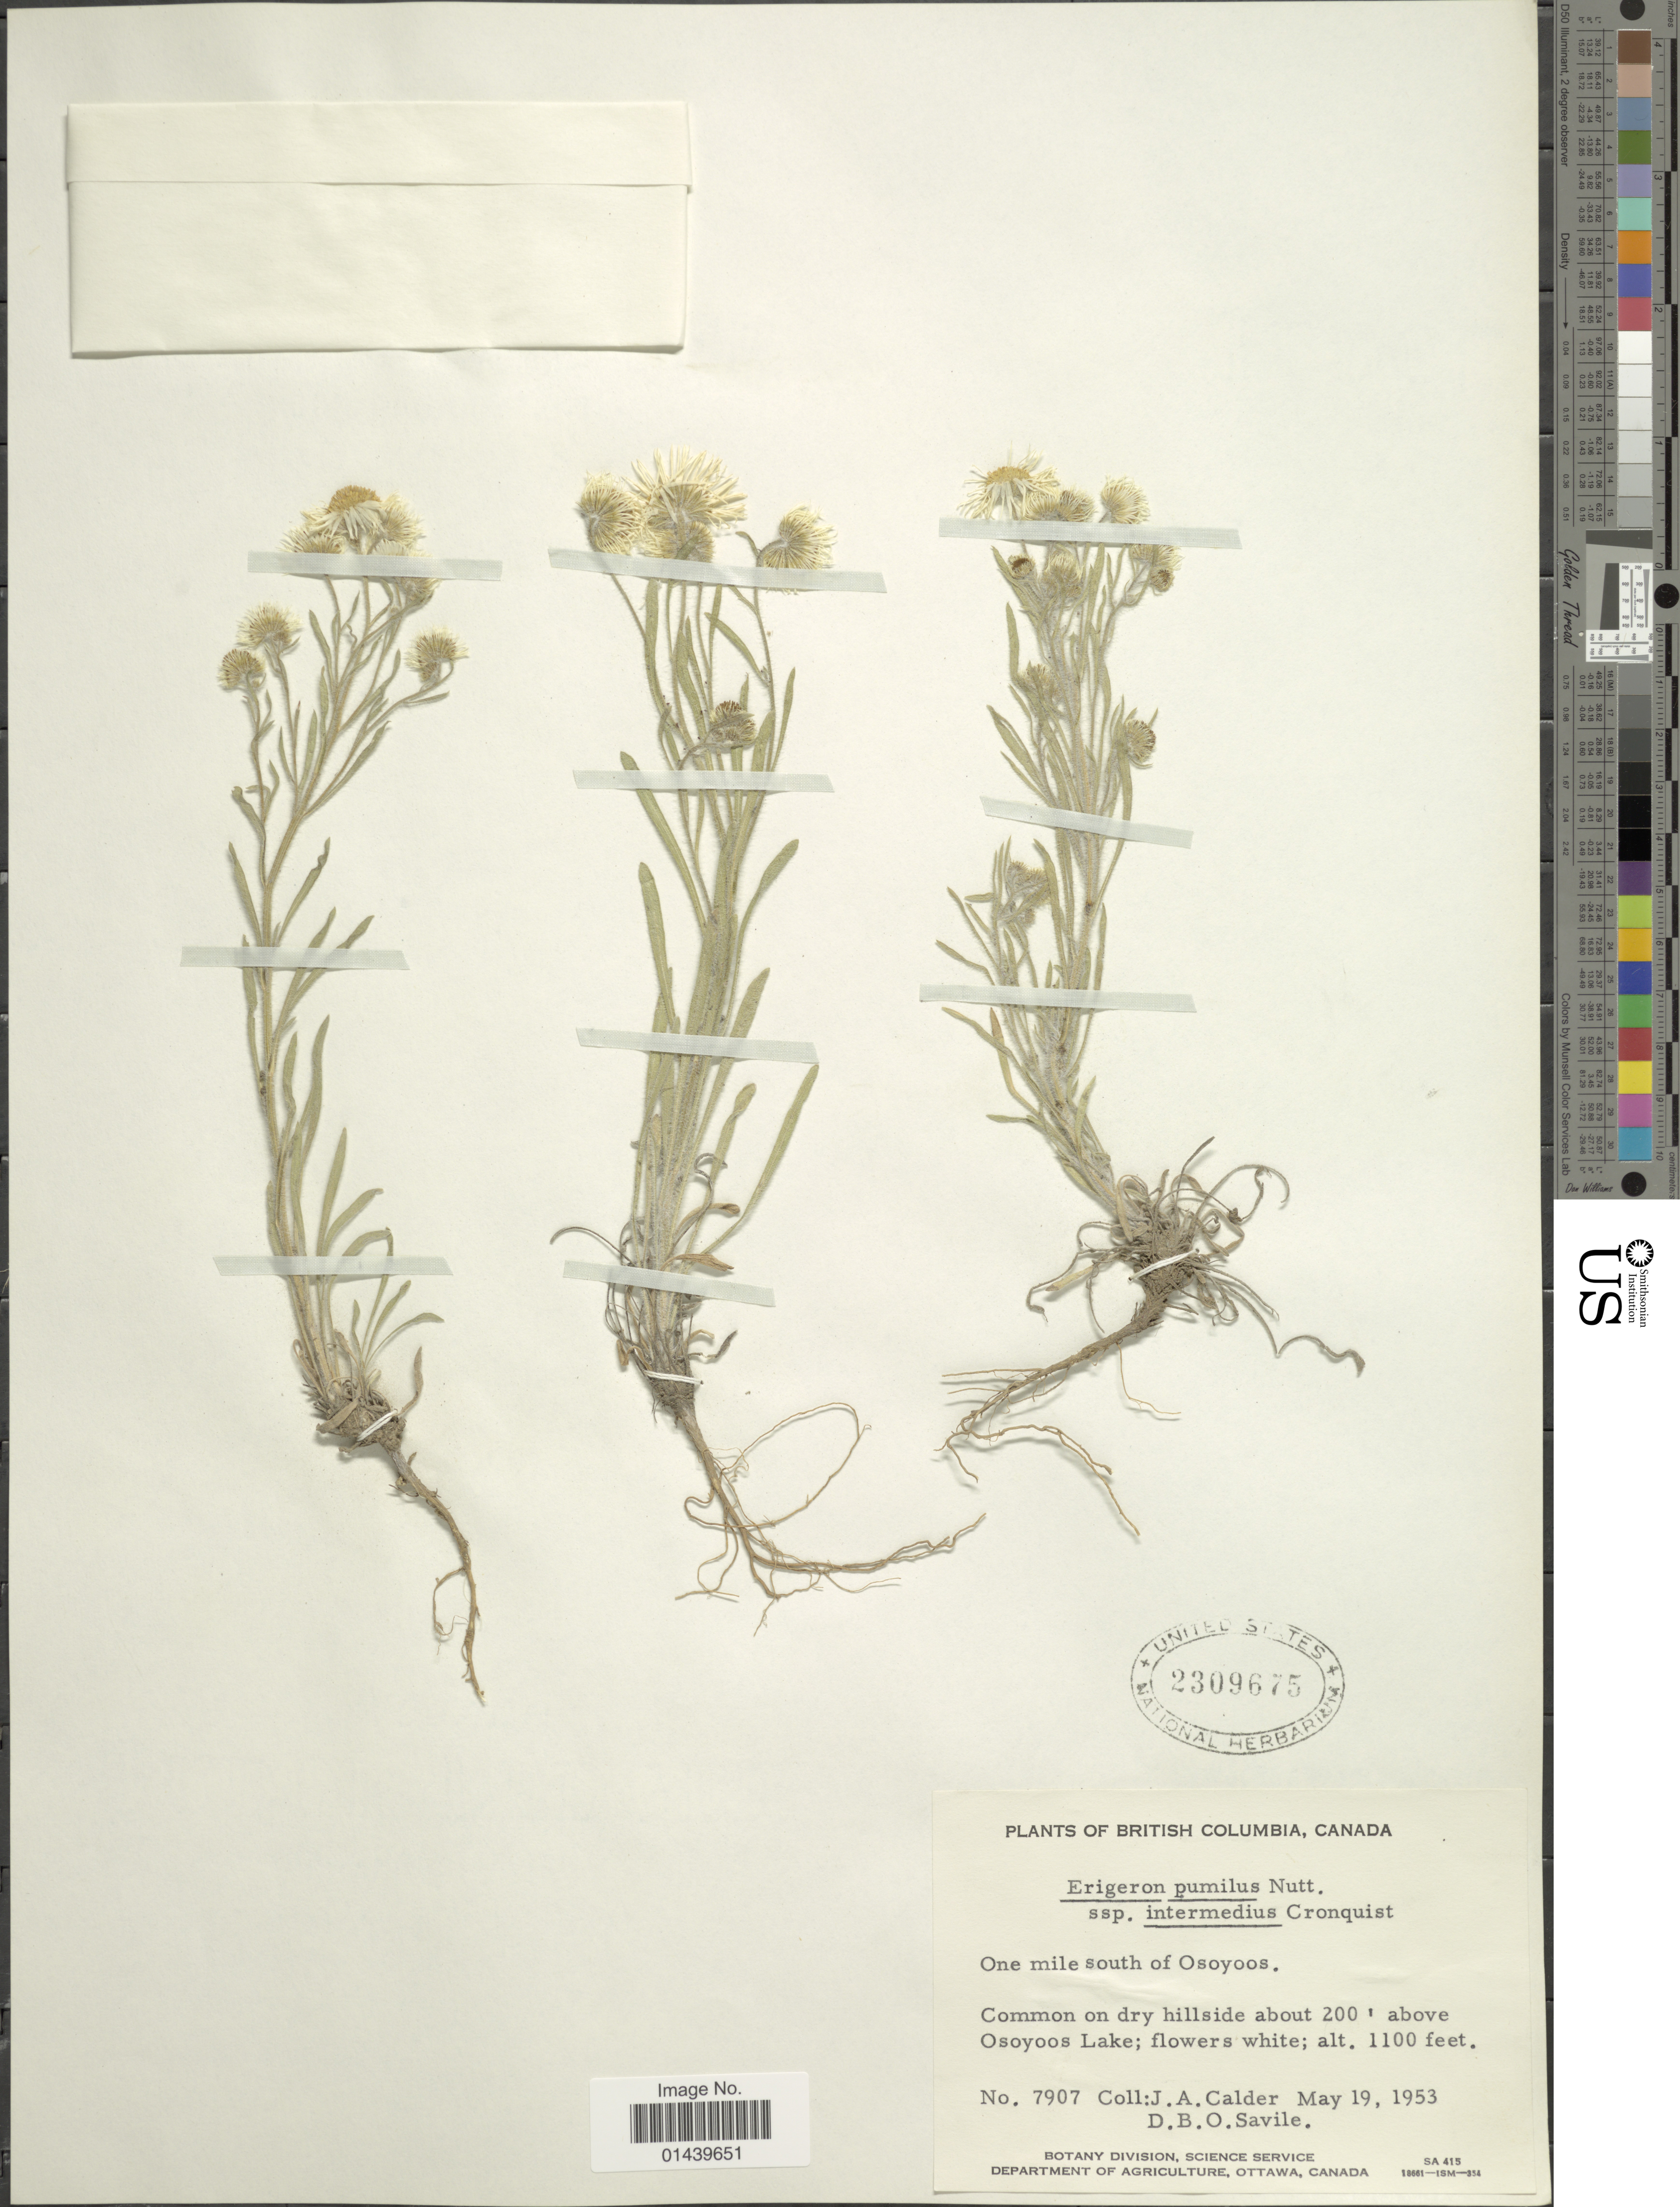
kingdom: Plantae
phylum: Tracheophyta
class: Magnoliopsida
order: Asterales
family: Asteraceae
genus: Erigeron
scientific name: Erigeron pumilus subsp. intermedius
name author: Cronq.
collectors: J. A. Calder & D. Saville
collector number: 7907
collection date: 1953-05-19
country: Canada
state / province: British Columbia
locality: One mile south of Osoyoos. About 200' above Osoyoos Lake.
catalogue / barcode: US 2309675